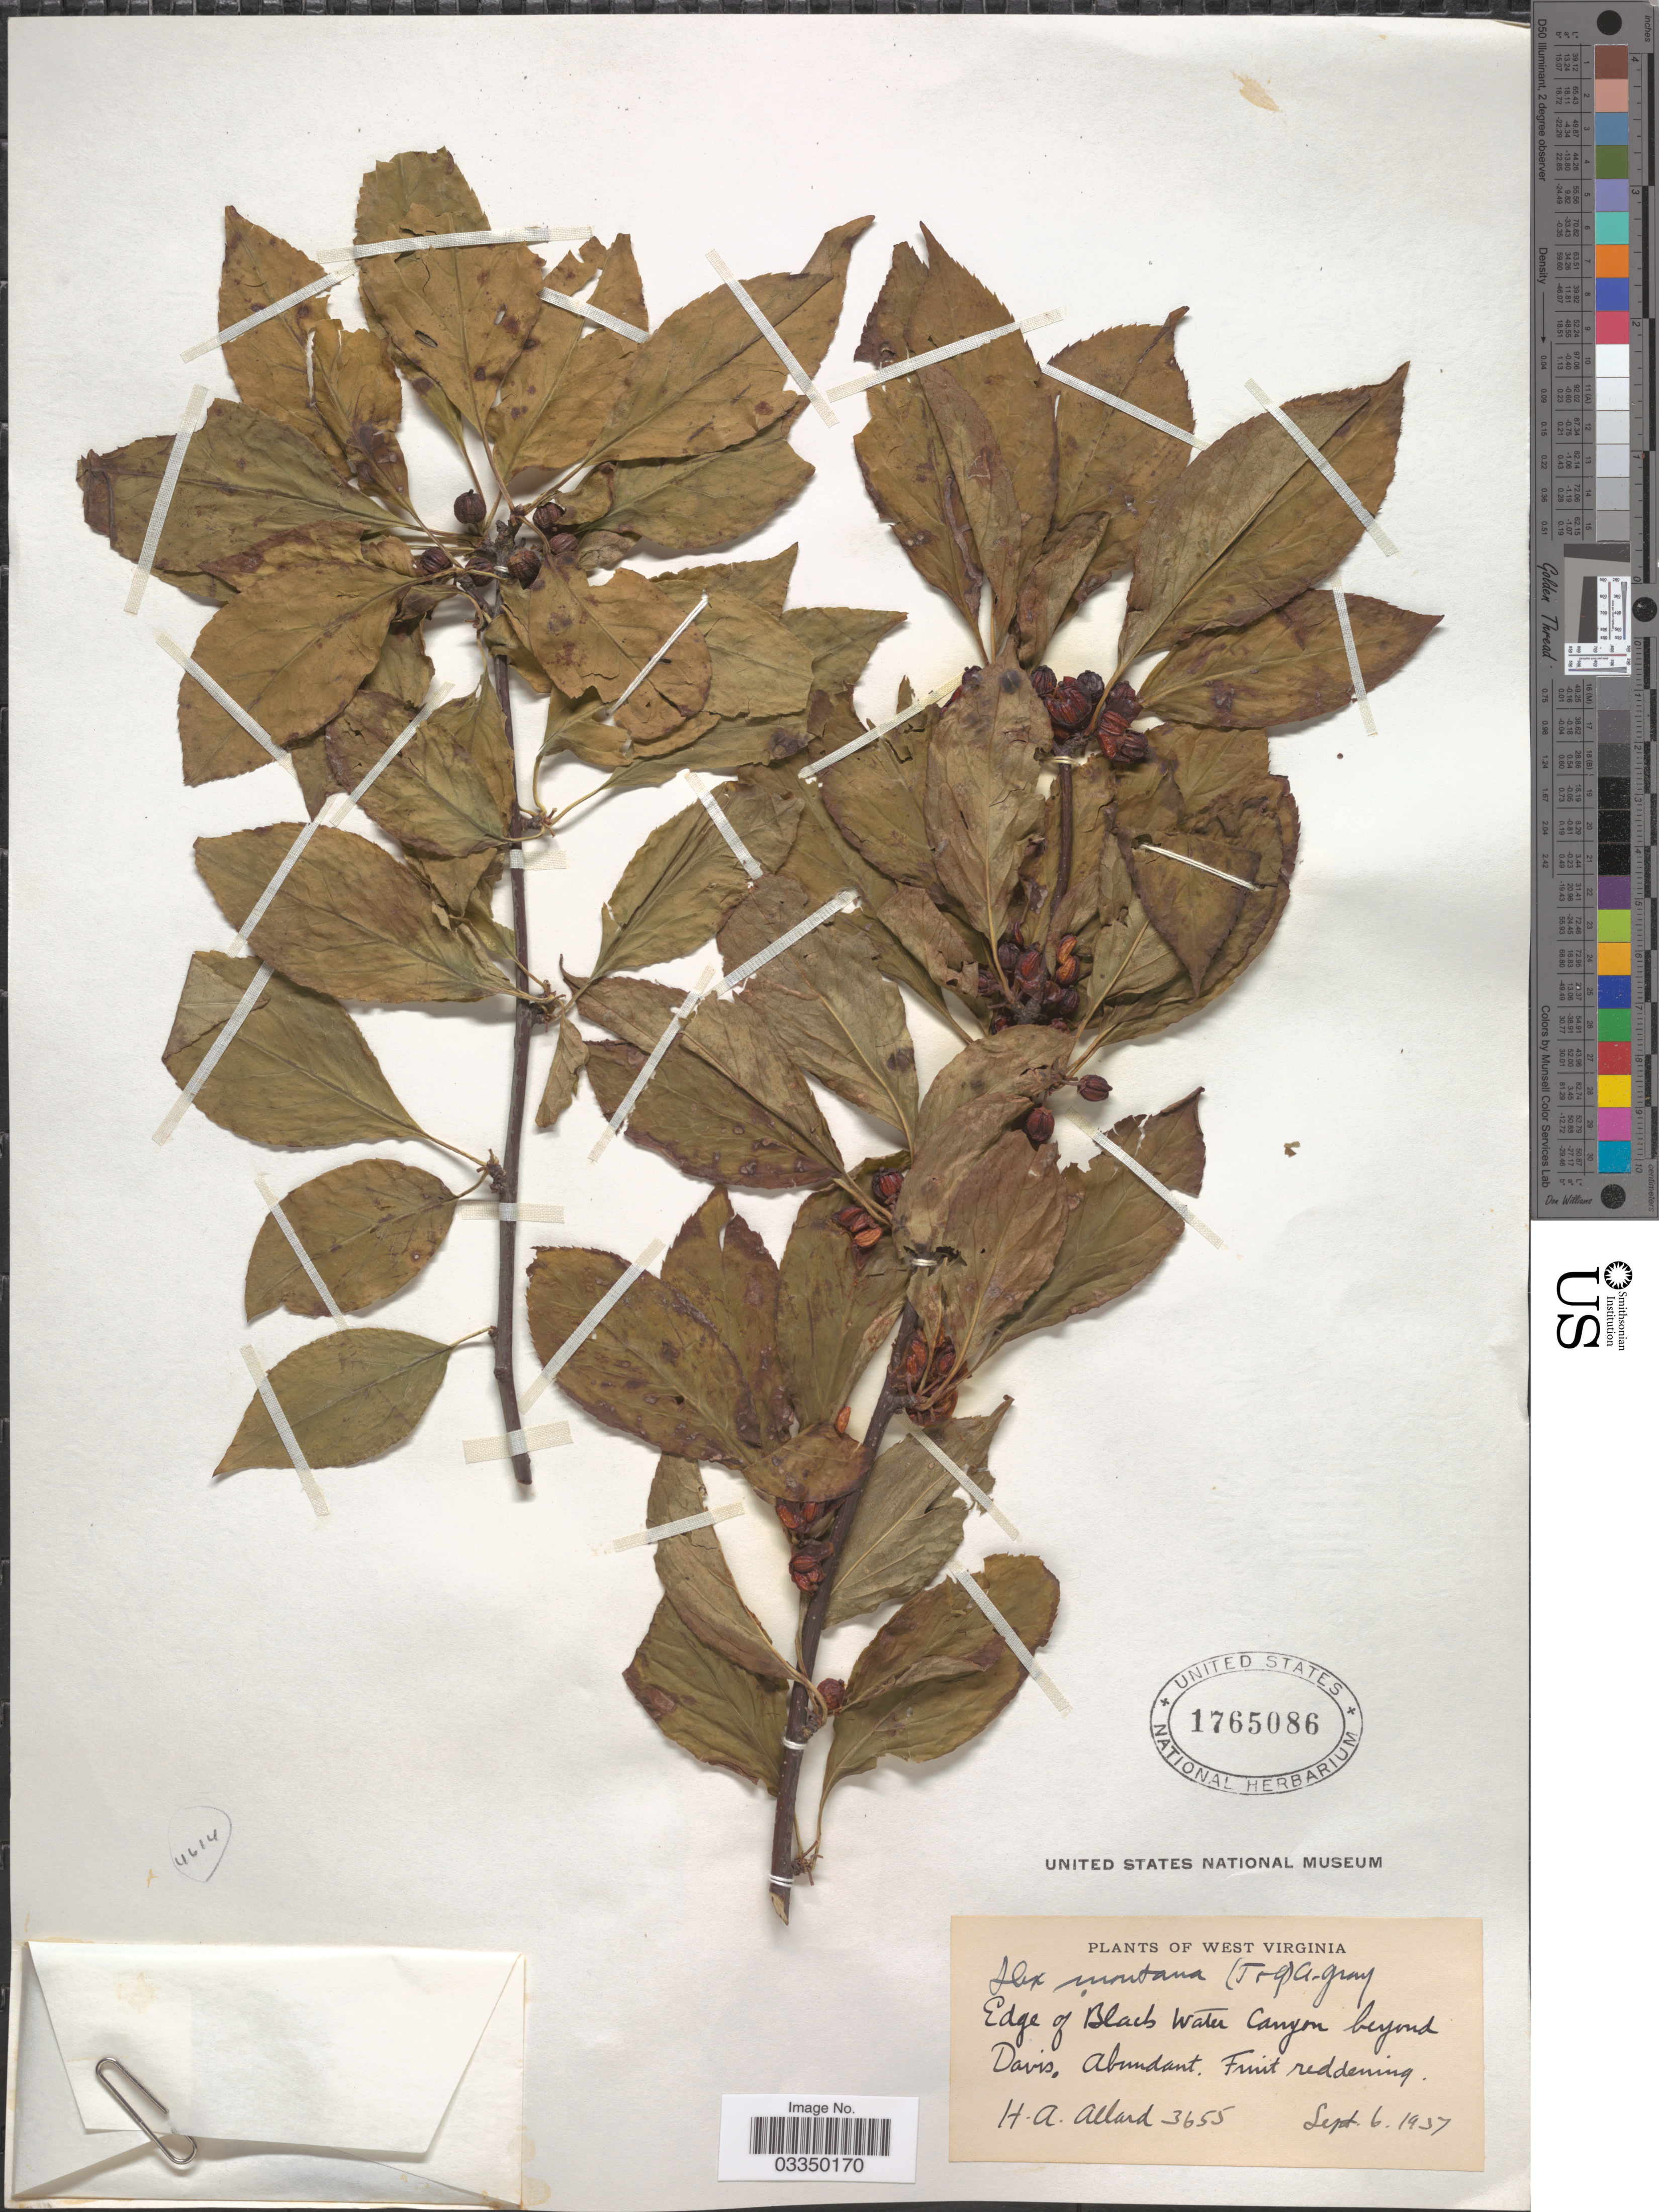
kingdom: Plantae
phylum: Tracheophyta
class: Magnoliopsida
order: Aquifoliales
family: Aquifoliaceae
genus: Ilex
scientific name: Ilex montana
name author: Torr. & A. Gray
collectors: H. A. Allard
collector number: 3655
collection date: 1951-09-06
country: United States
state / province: West Virginia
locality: Edge of Black Water Canyon beyond Davis.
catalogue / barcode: US 1765086